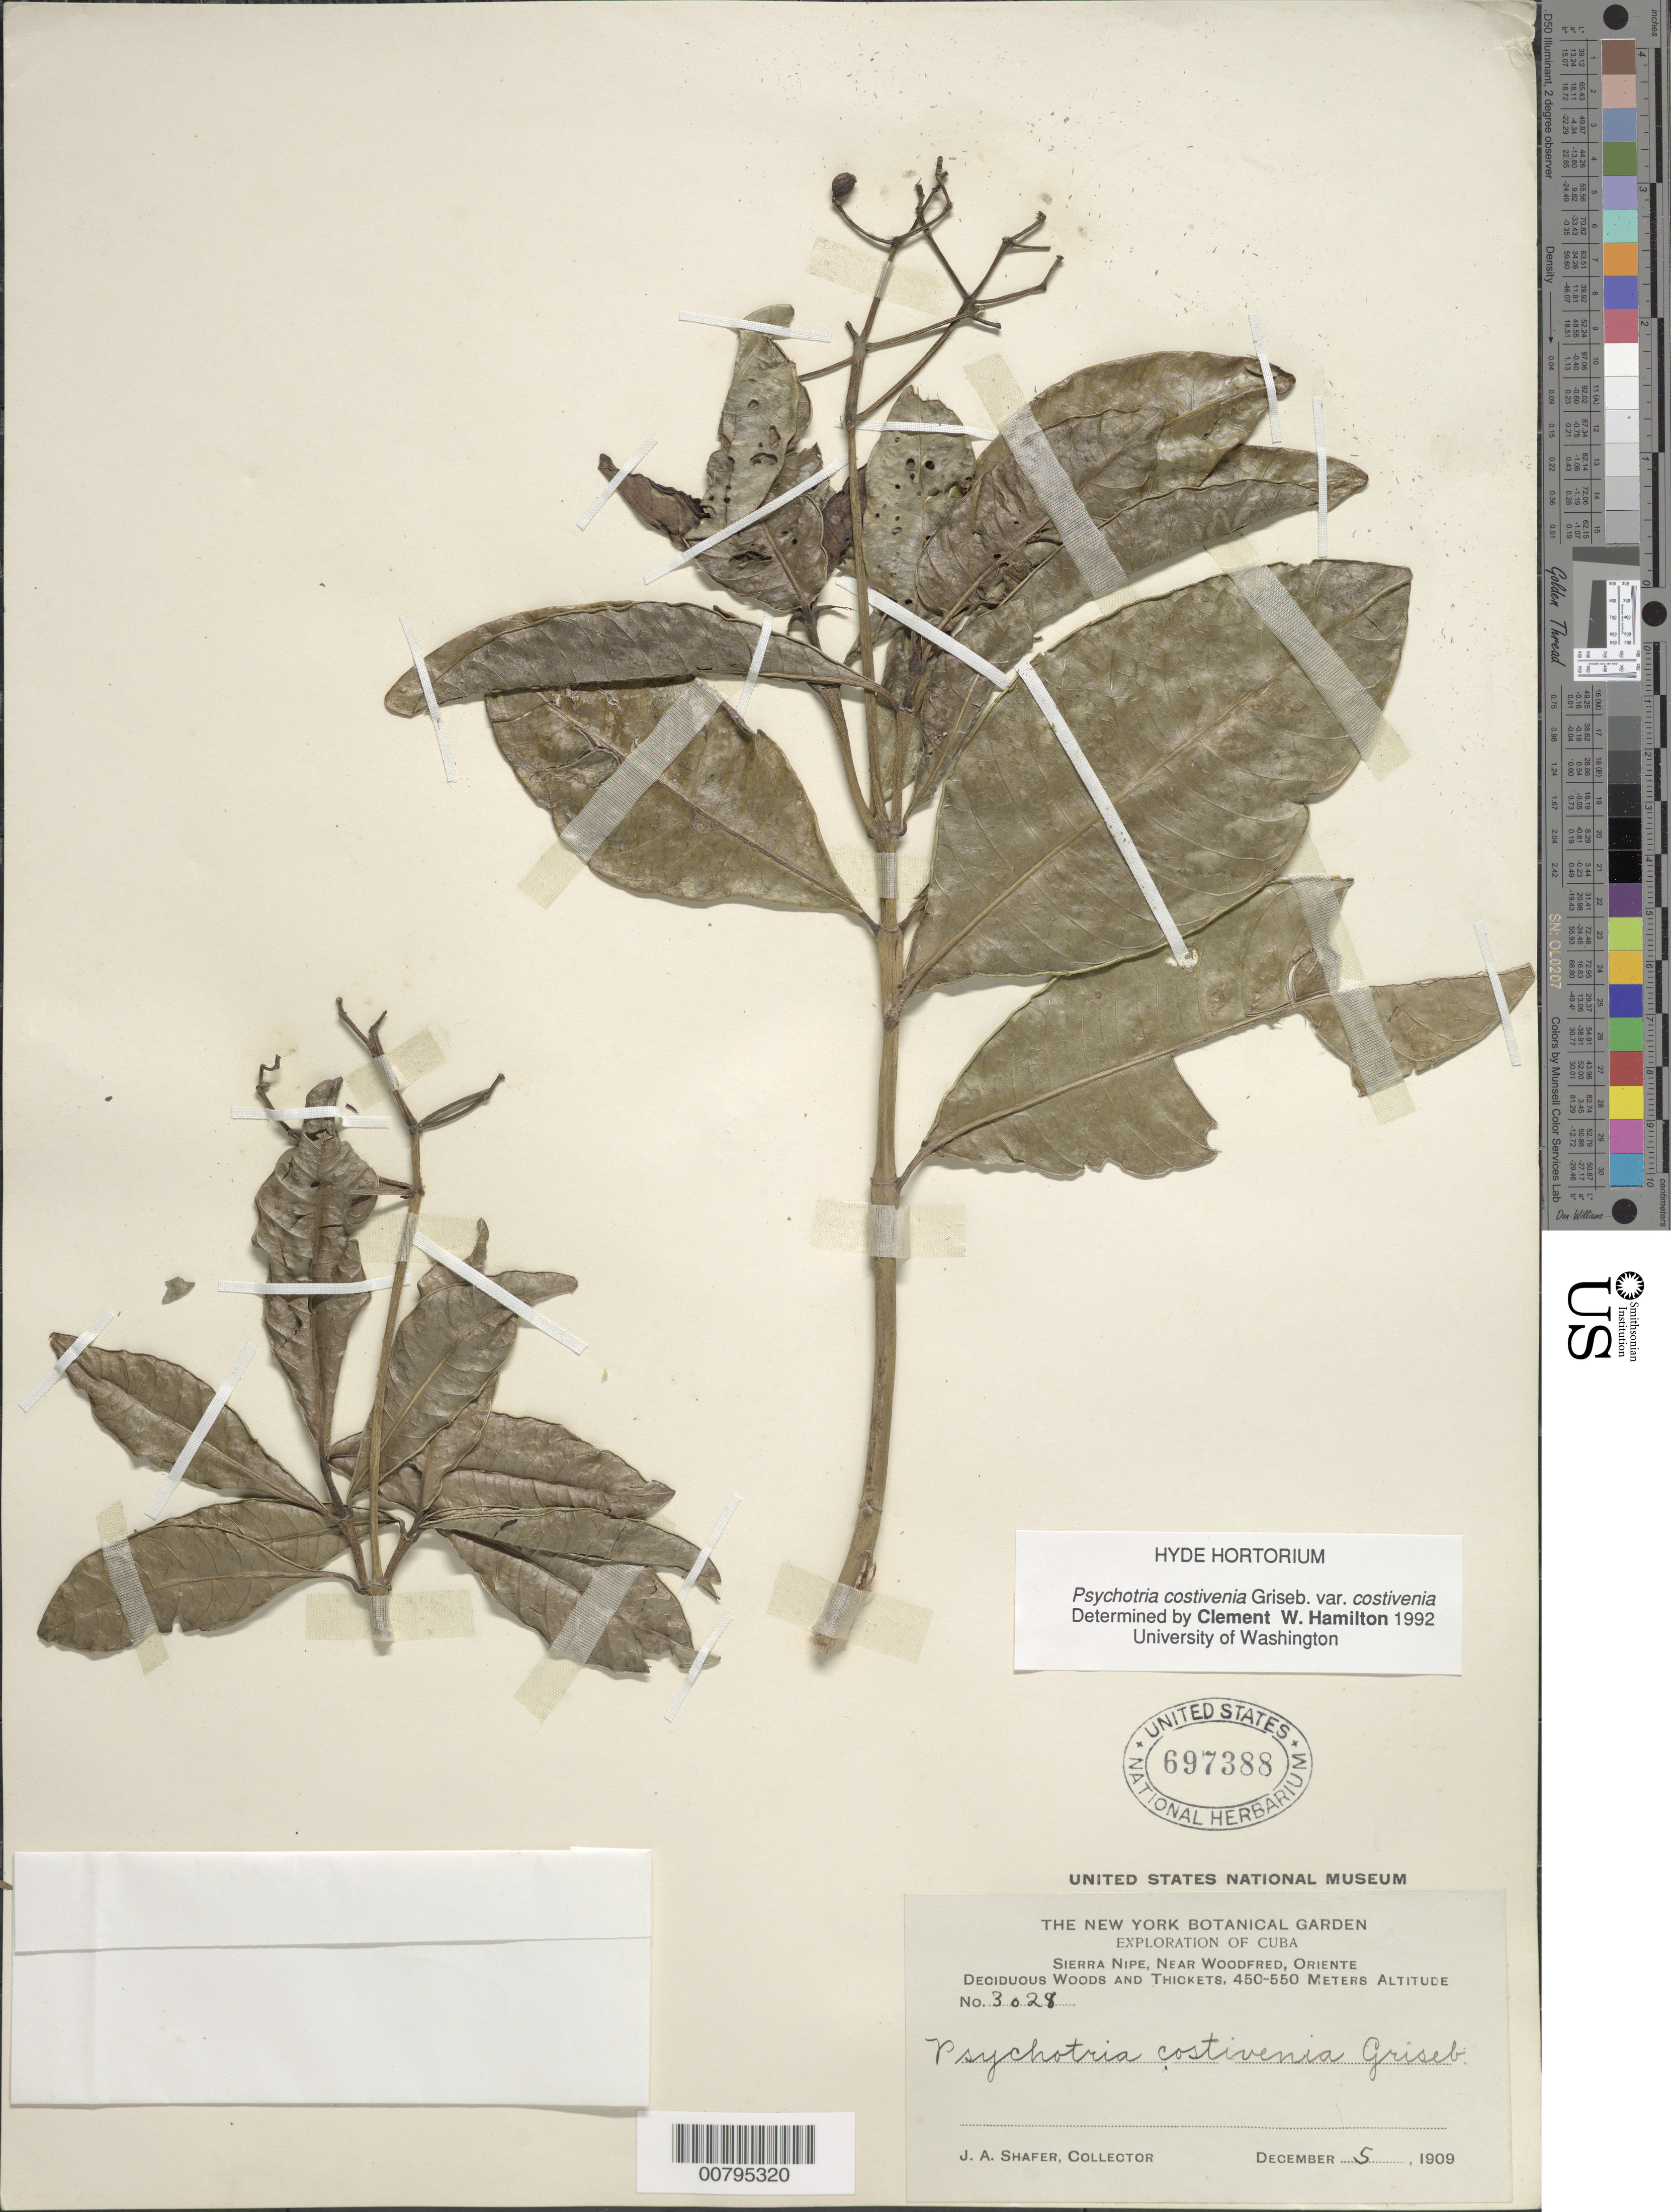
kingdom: Plantae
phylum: Tracheophyta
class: Magnoliopsida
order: Gentianales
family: Rubiaceae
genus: Psychotria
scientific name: Psychotria costivenia var. costivenia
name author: Griseb.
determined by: Hamilton, C. W.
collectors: J. A. Shafer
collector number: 3028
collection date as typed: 05 Dec 1909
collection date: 1909-12-05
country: Cuba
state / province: Oriente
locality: Sierra Nipe, near Woodfred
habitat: Deciduous woods and thickets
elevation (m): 450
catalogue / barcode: US 697388